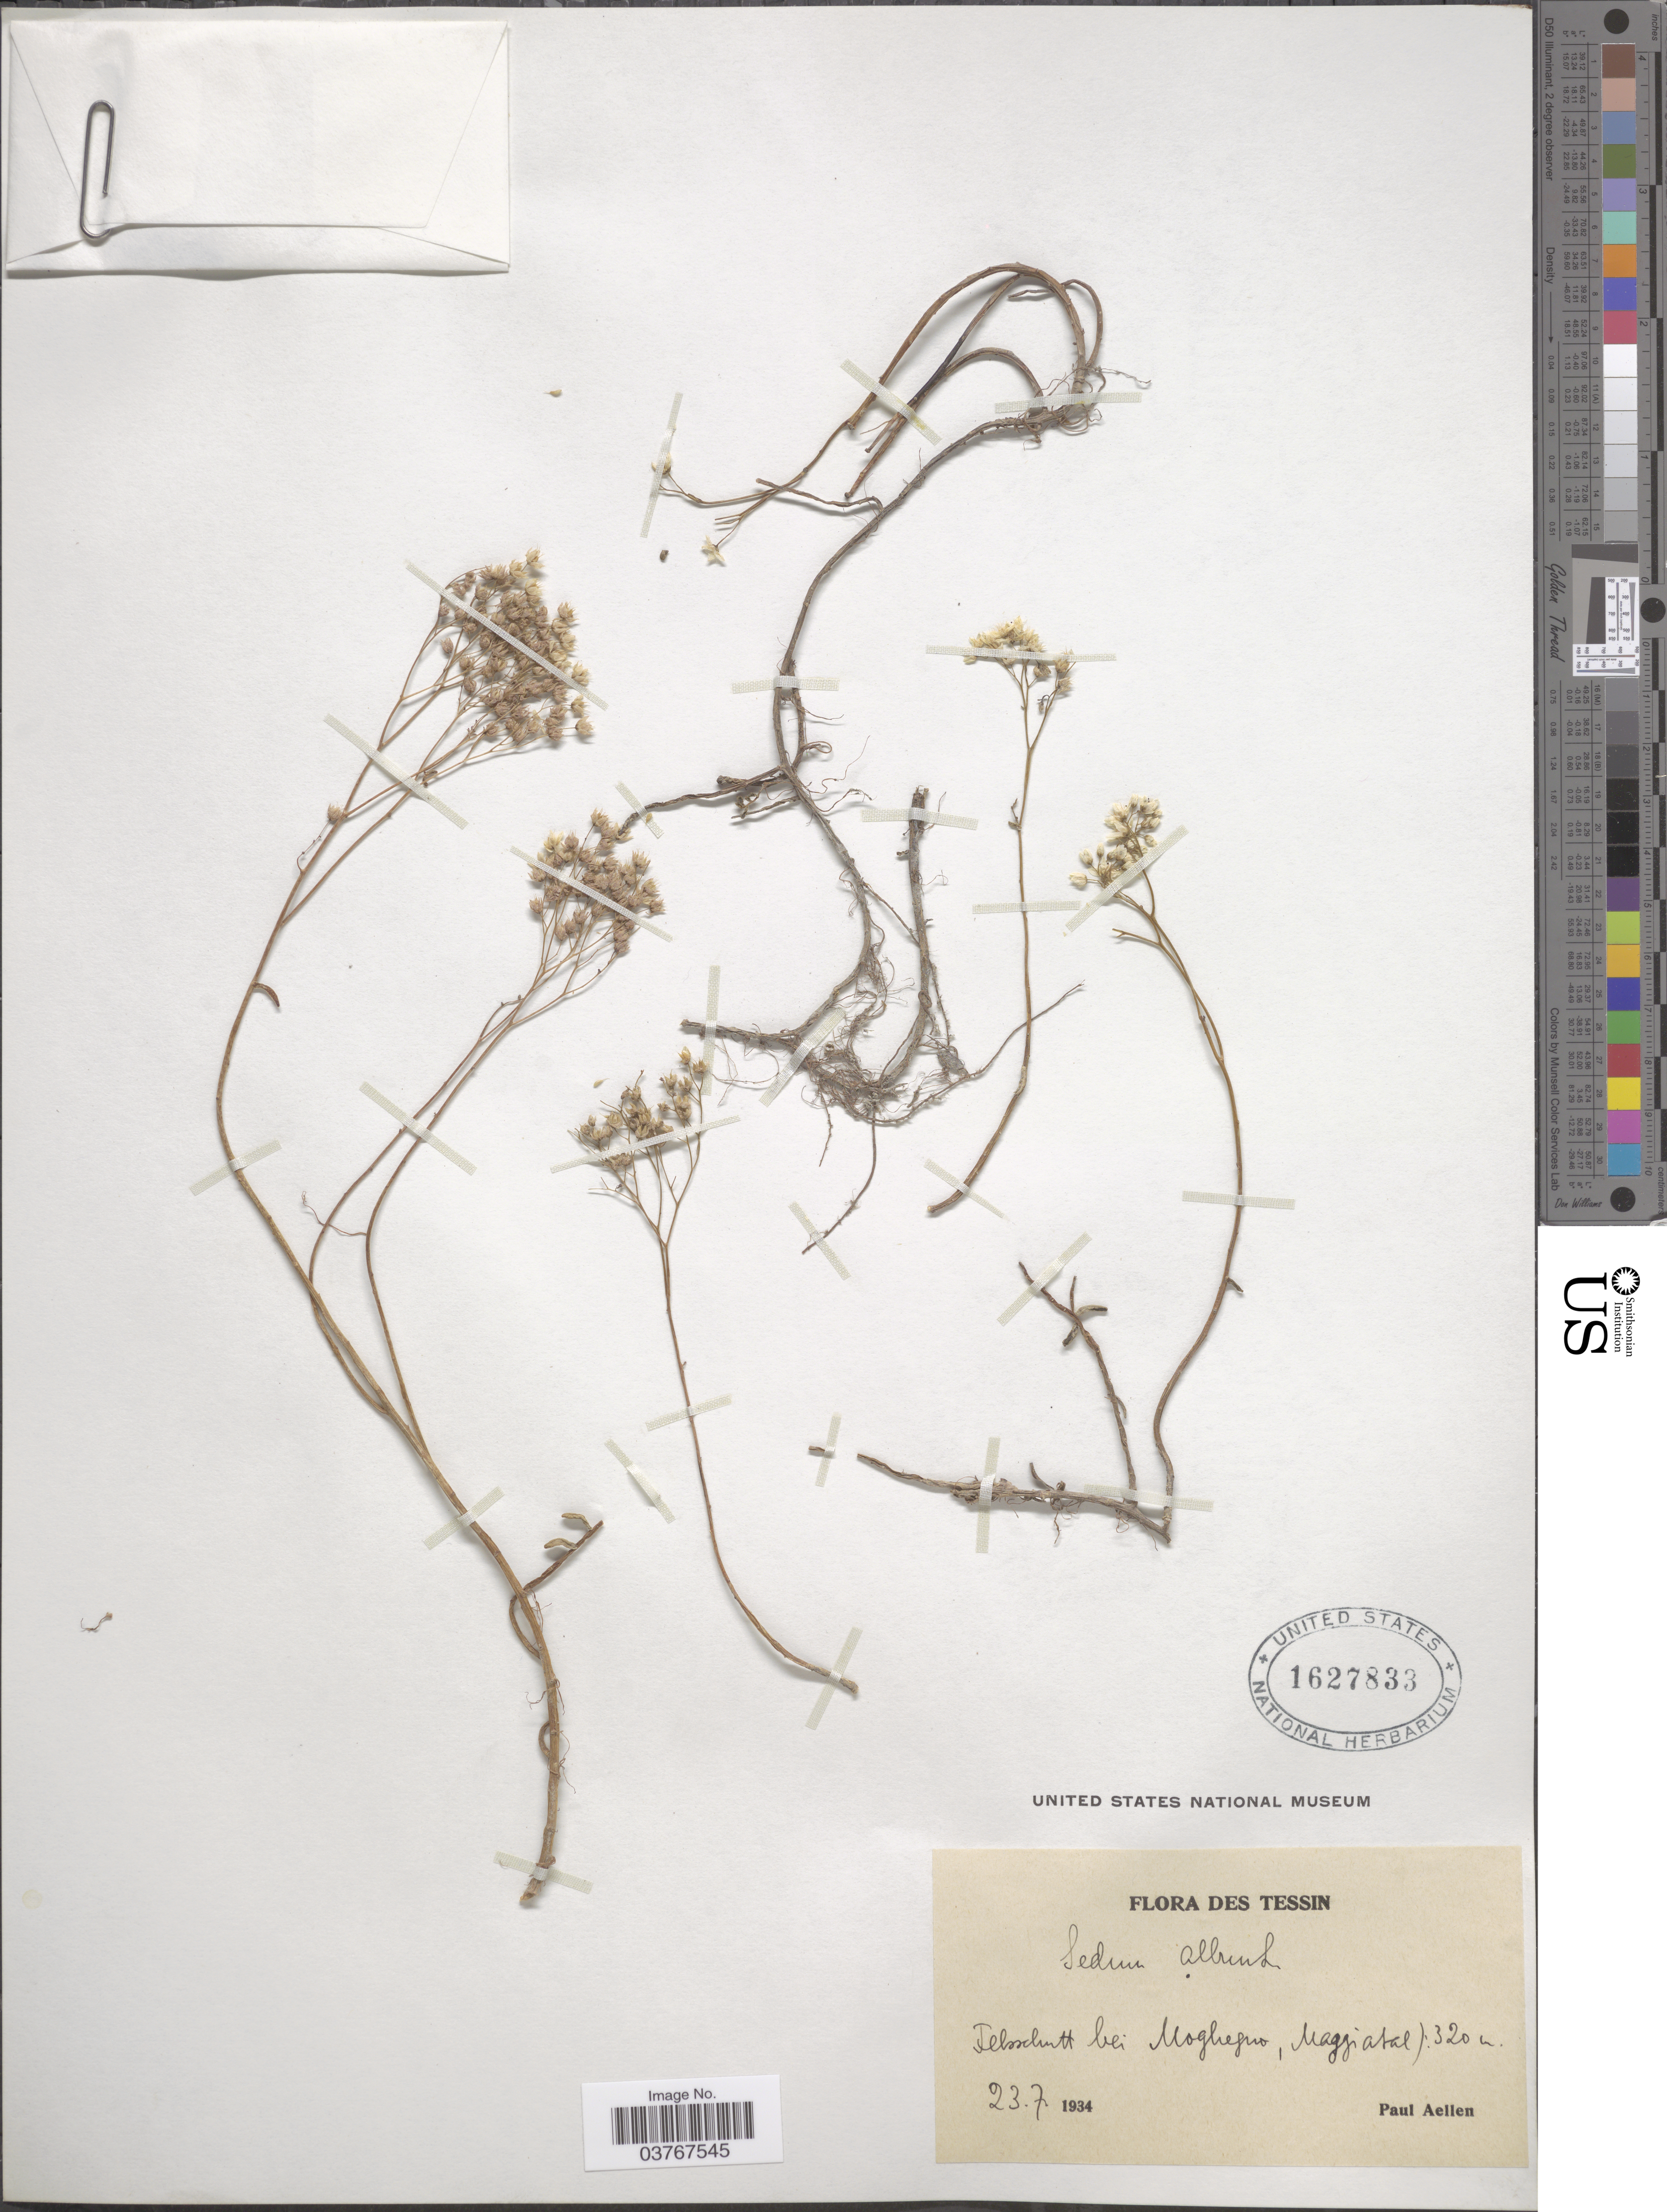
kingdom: Plantae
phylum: Tracheophyta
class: Magnoliopsida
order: Saxifragales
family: Crassulaceae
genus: Sedum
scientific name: Sedum album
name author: L.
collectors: P. Aellen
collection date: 1934-07-23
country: Switzerland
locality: Tessin. Felsschutt bei Moghegno, Maggiatal.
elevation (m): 320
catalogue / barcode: US 1627833